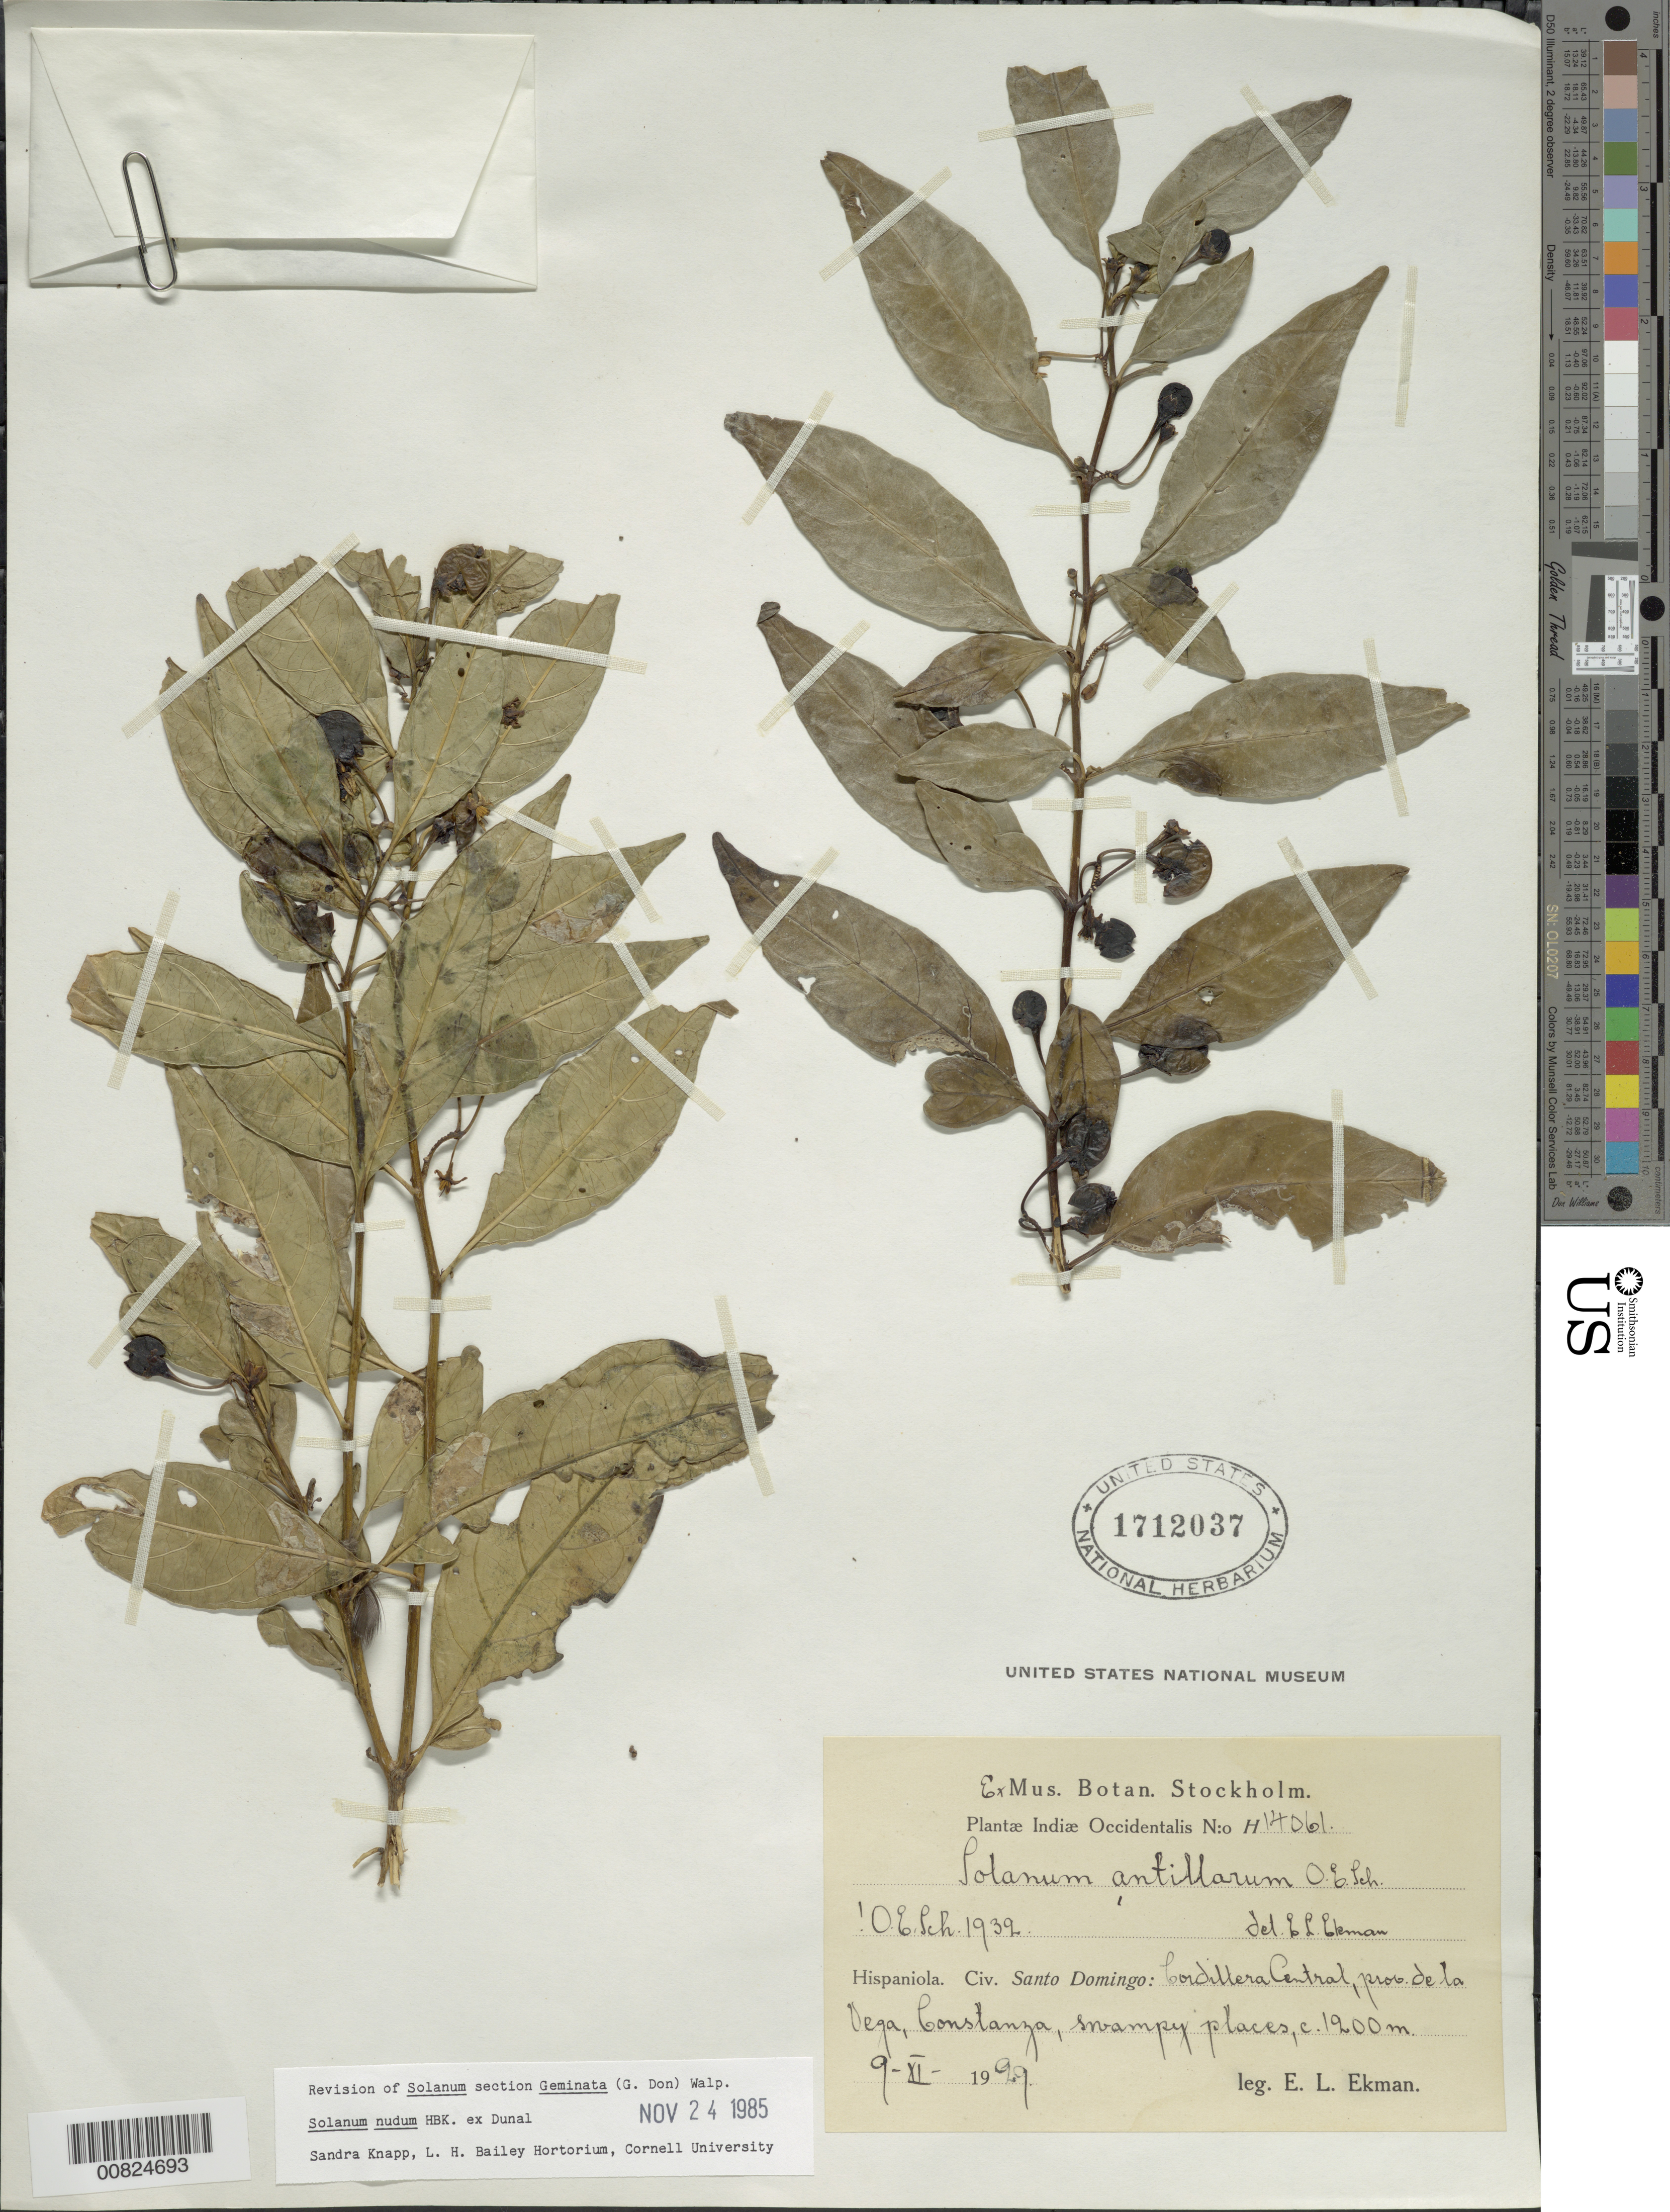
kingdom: Plantae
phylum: Tracheophyta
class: Magnoliopsida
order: Solanales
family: Solanaceae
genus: Solanum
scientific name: Solanum nudum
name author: Dunal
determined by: Knapp, S. D.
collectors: E. L. Ekman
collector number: H 14061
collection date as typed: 09 Nov 1929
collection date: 1929-11-09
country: Dominican Republic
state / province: La Vega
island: Hispaniola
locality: Cordillera Central, Constanza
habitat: Swampy places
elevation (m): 1200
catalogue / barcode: US 1712037